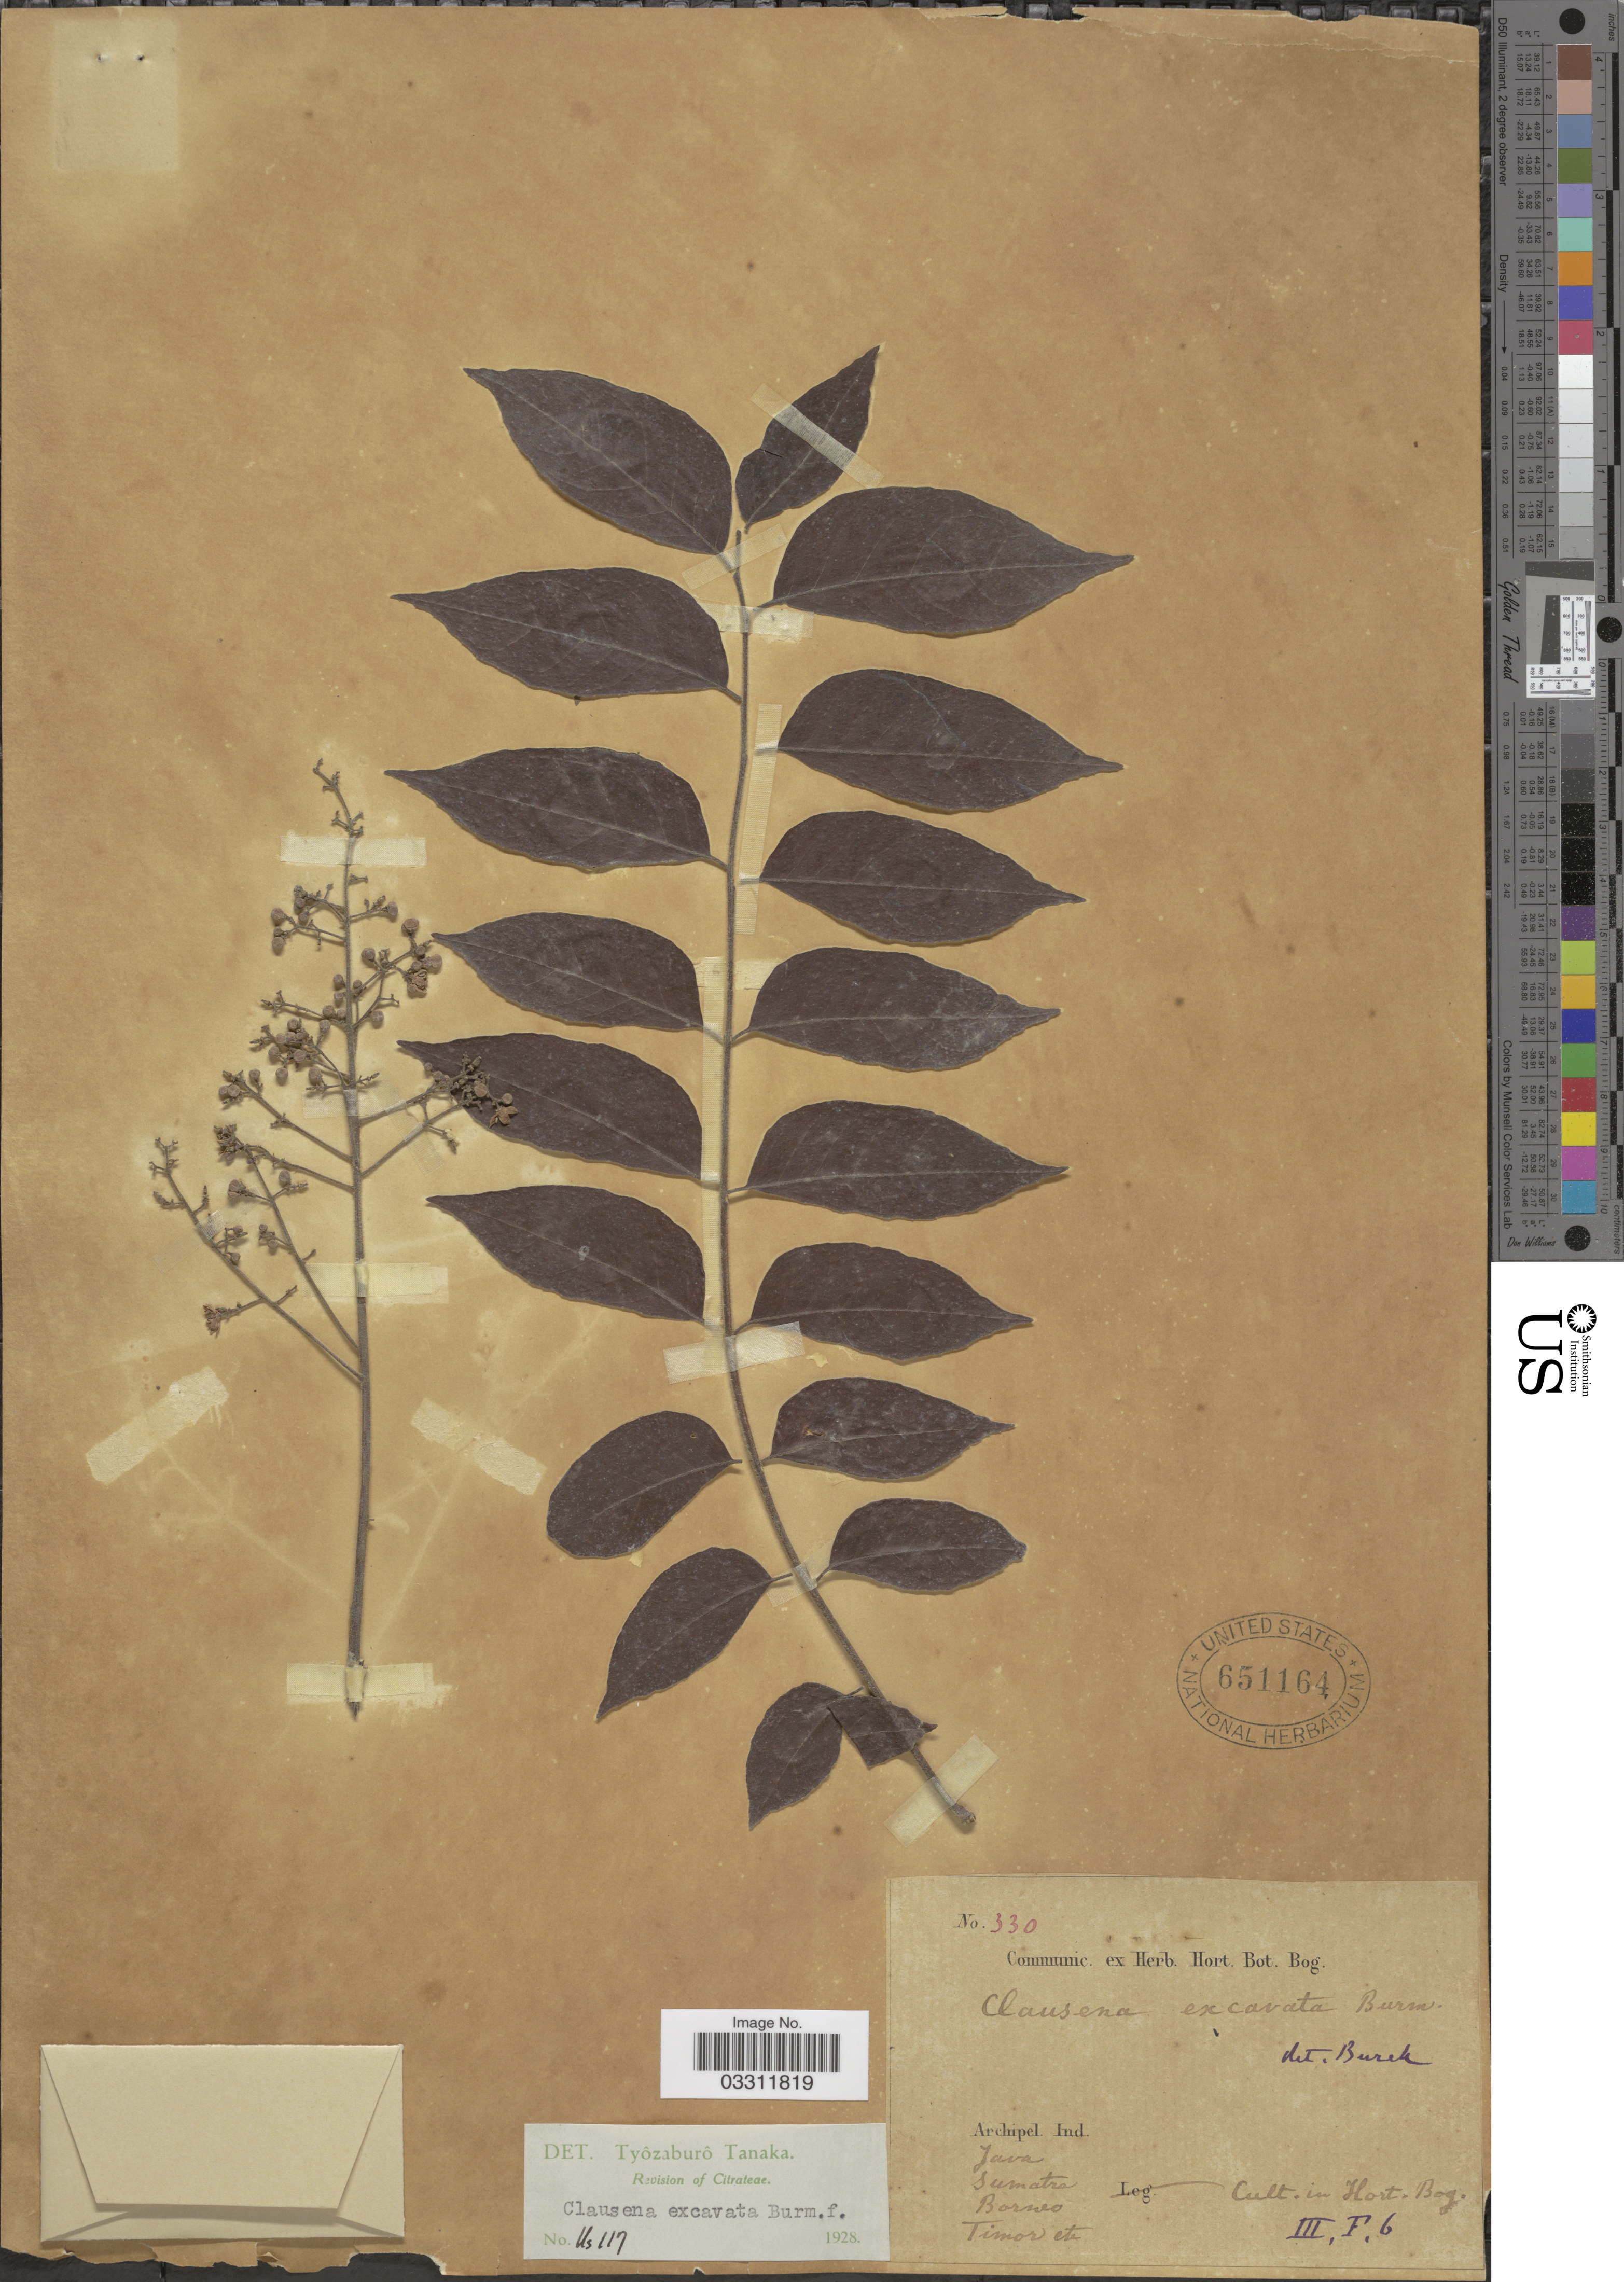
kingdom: Plantae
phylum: Tracheophyta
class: Magnoliopsida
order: Sapindales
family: Rutaceae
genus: Clausena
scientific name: Clausena excavata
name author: Burm. f.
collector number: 330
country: Indonesia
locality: Archipel. Ind. Java Sumatra Borneo Timor etc. Hort. Bog. III,F,6.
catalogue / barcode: US 651164